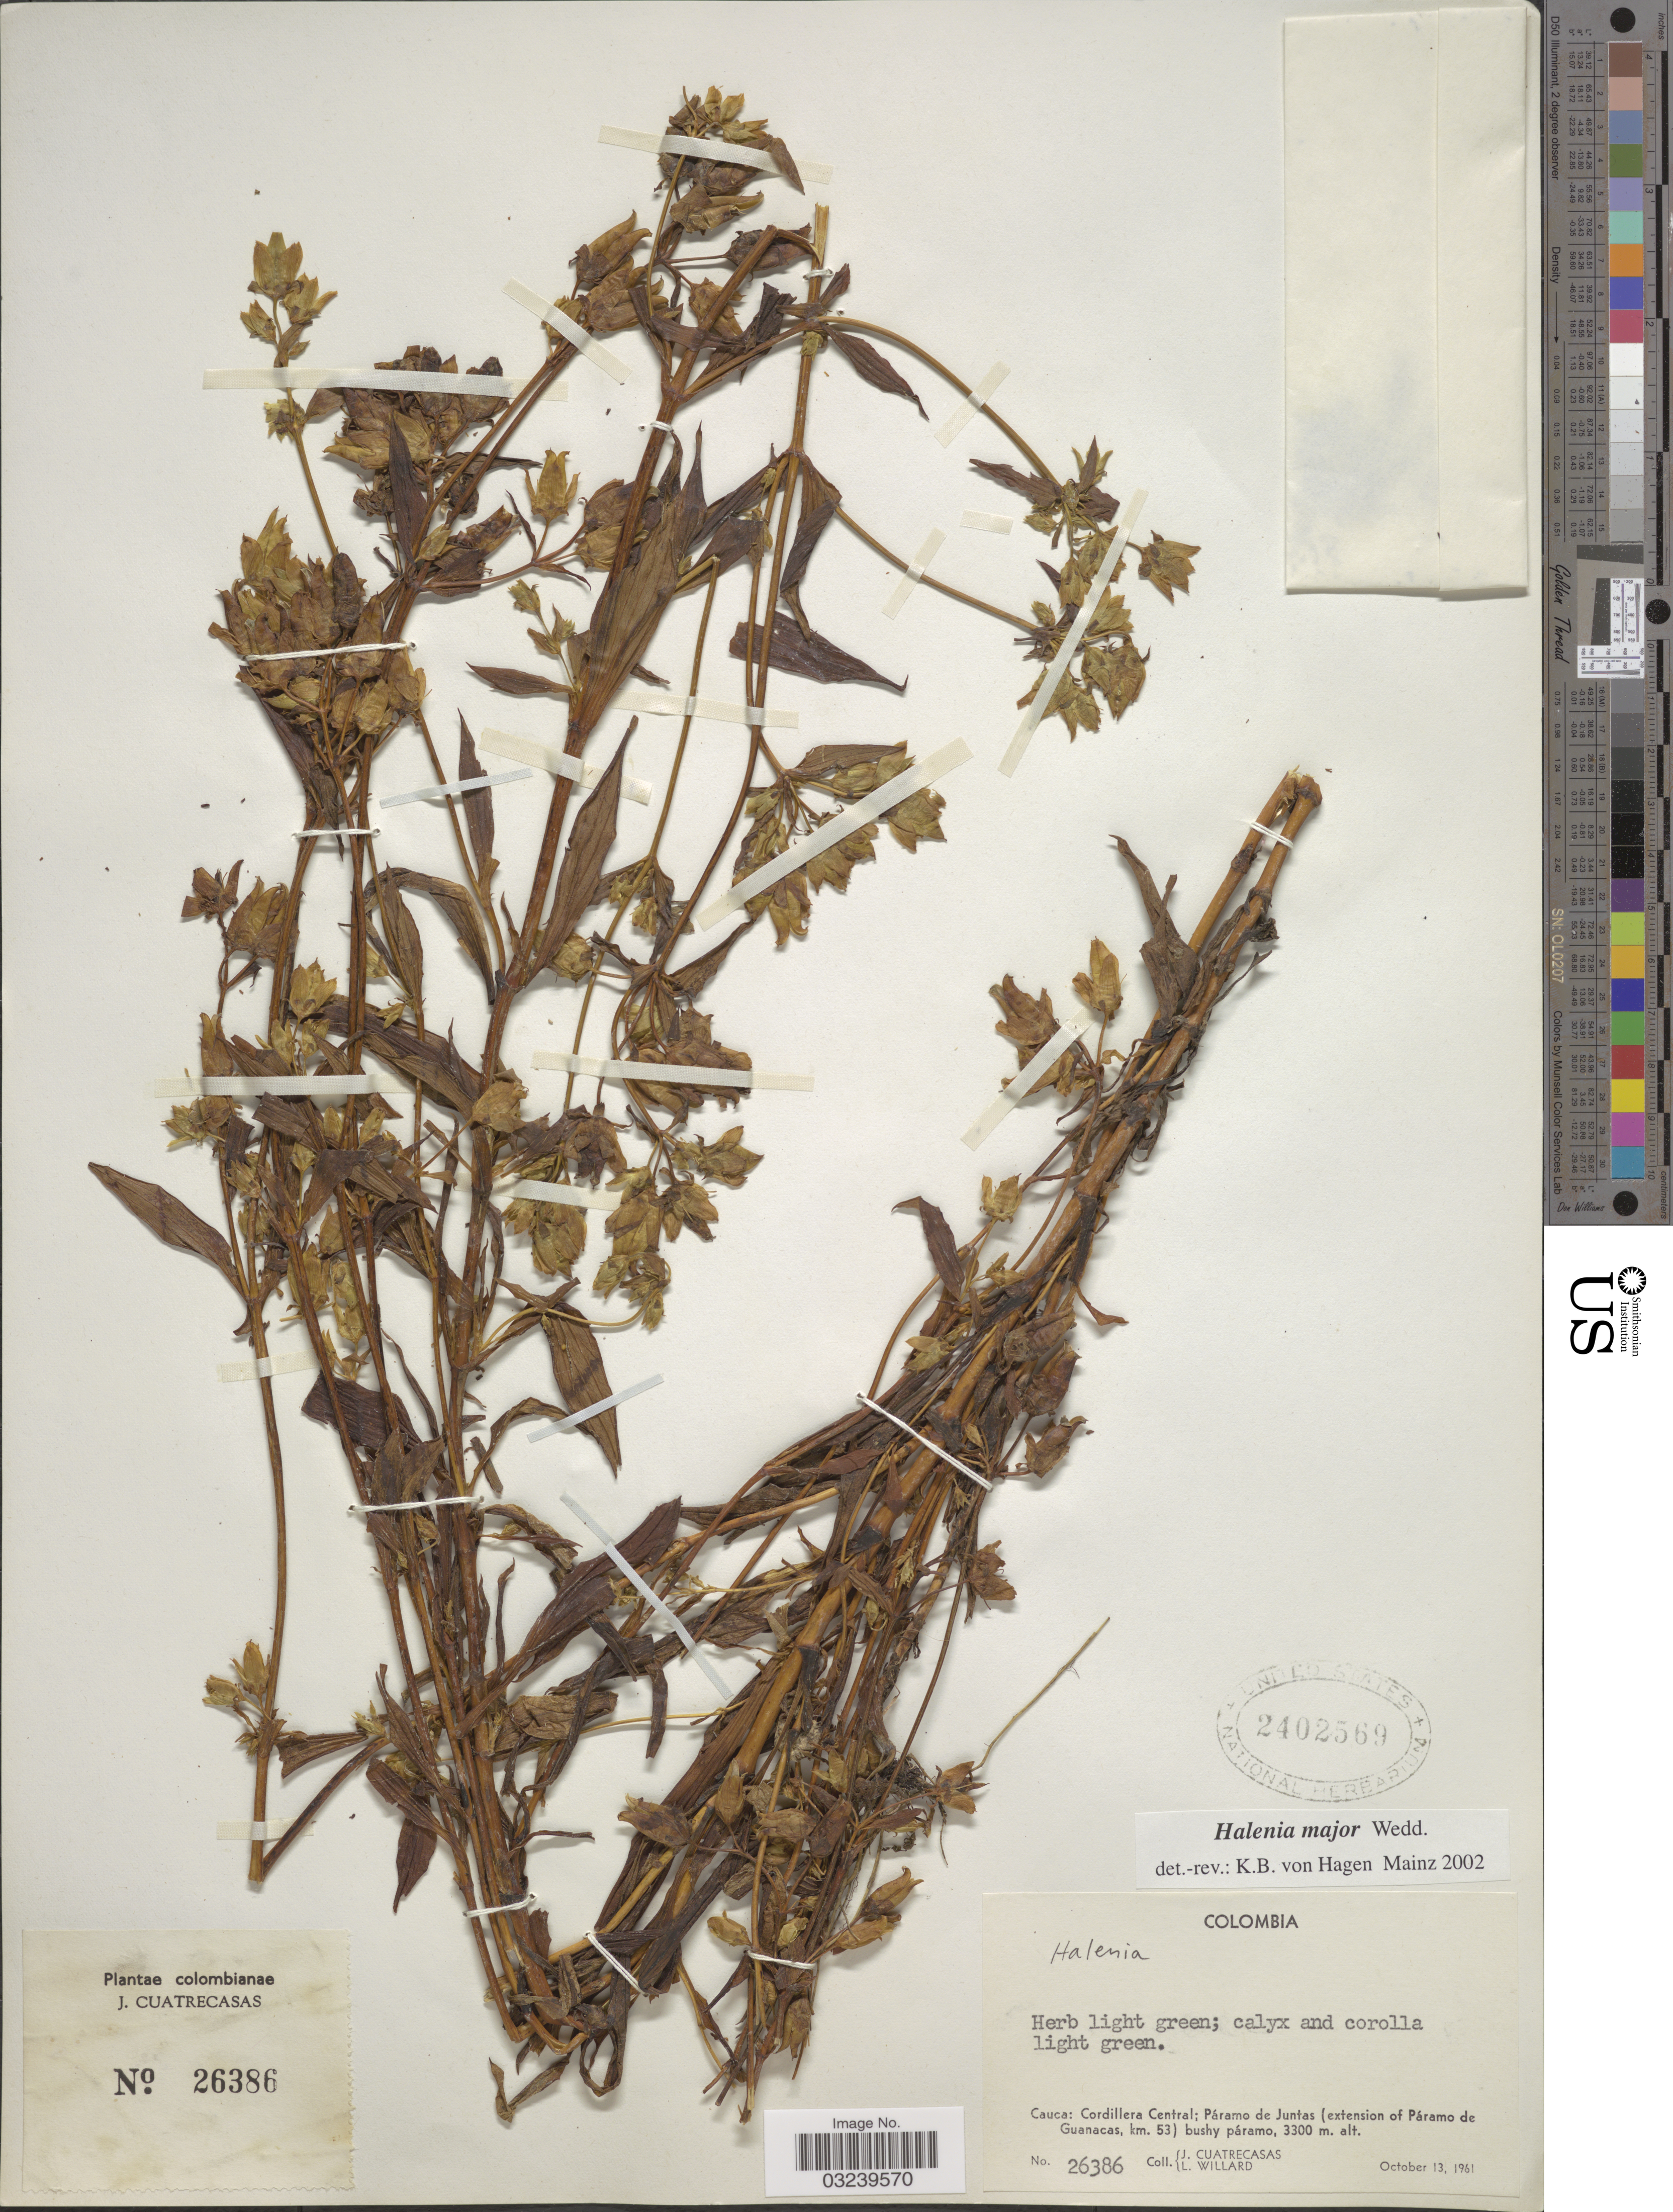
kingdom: Plantae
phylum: Tracheophyta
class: Magnoliopsida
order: Gentianales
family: Gentianaceae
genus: Halenia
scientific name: Halenia major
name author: Wedd.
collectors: J. Cuatrecasas & L. Willard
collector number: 26386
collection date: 1961-10-13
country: Colombia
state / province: Cauca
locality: Cauca: Cordillera Central; Páramo de Juntas (extension of Páramo de Guanacas, km. 53) bushy páramo.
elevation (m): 3300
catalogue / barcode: US 2402569